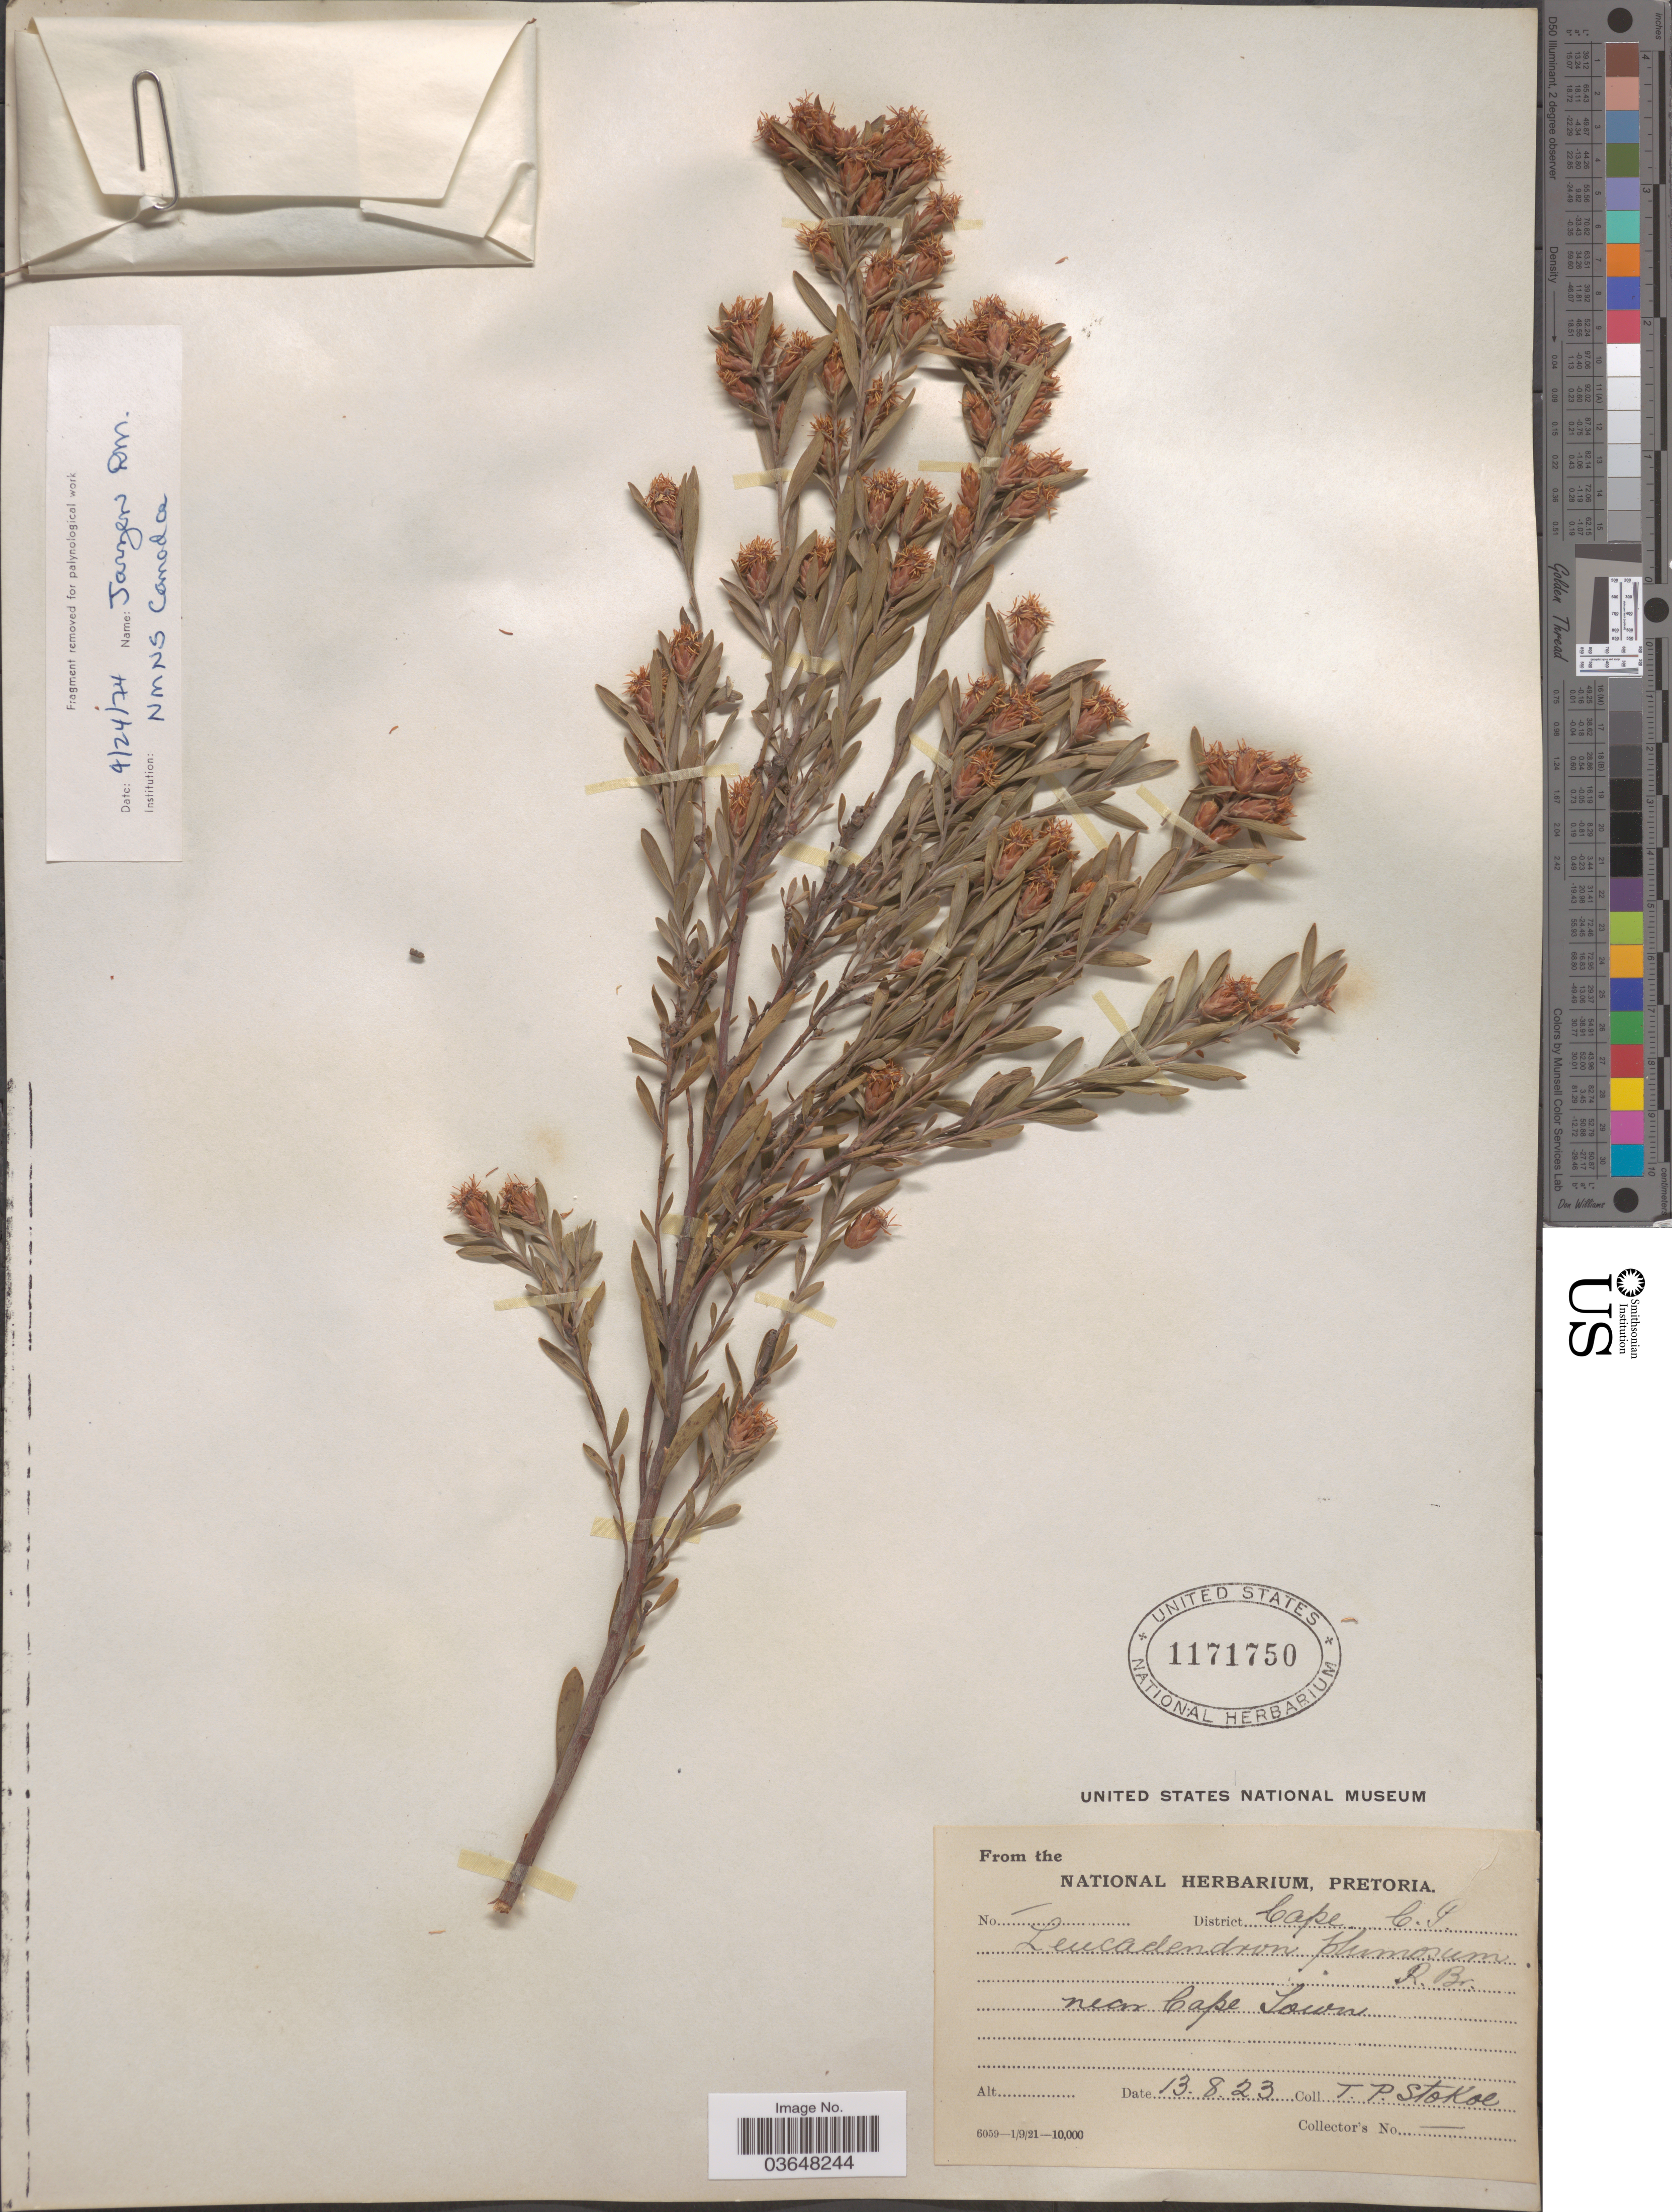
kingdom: Plantae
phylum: Tracheophyta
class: Magnoliopsida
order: Proteales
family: Proteaceae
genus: Leucadendron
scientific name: Leucadendron rubrum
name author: Burm. f.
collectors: T. Stokoe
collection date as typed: Transcribed d/m/y: 13/8/23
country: South Africa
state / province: Western Cape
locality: District Cape. Near Cape Town.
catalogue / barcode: US 1171750